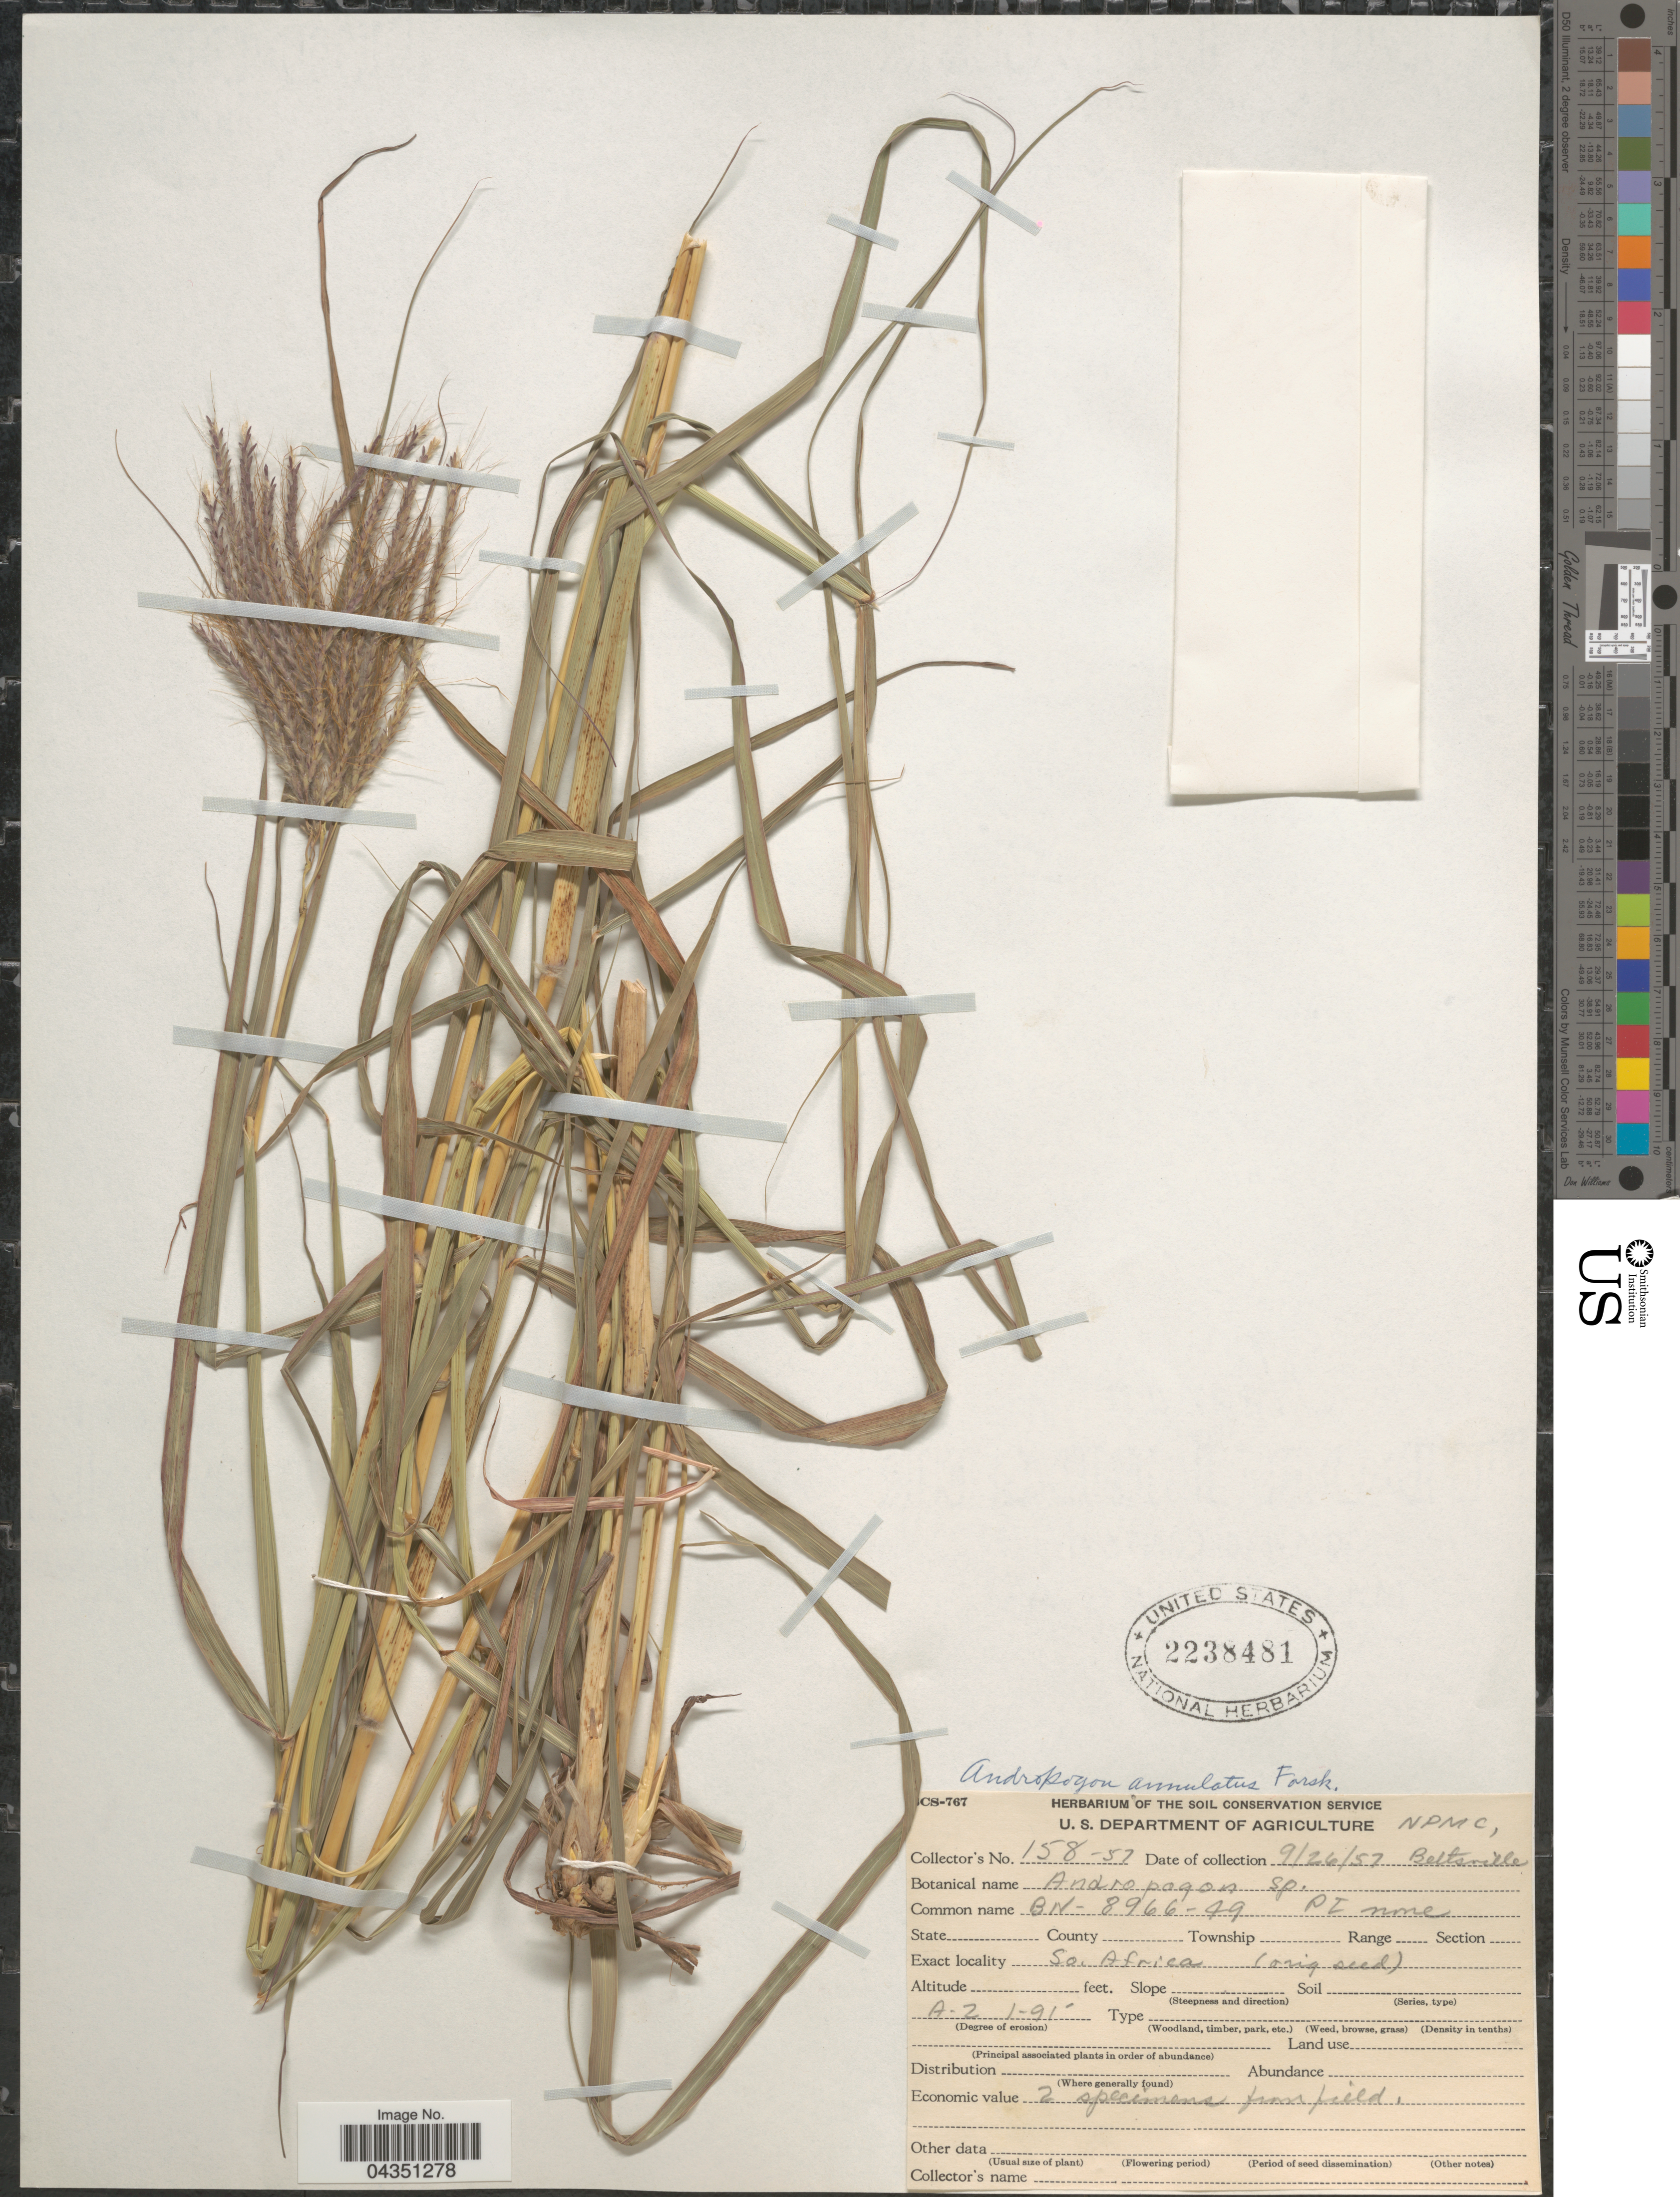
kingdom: Plantae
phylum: Tracheophyta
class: Liliopsida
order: Poales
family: Poaceae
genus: Dichanthium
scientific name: Dichanthium annulatum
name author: (Forssk.) Stapf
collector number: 158-57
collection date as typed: Transcribed d/m/y: 26/9/57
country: United States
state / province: Maryland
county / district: Prince George's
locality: NPMC, Beltsville.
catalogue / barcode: US 2238481